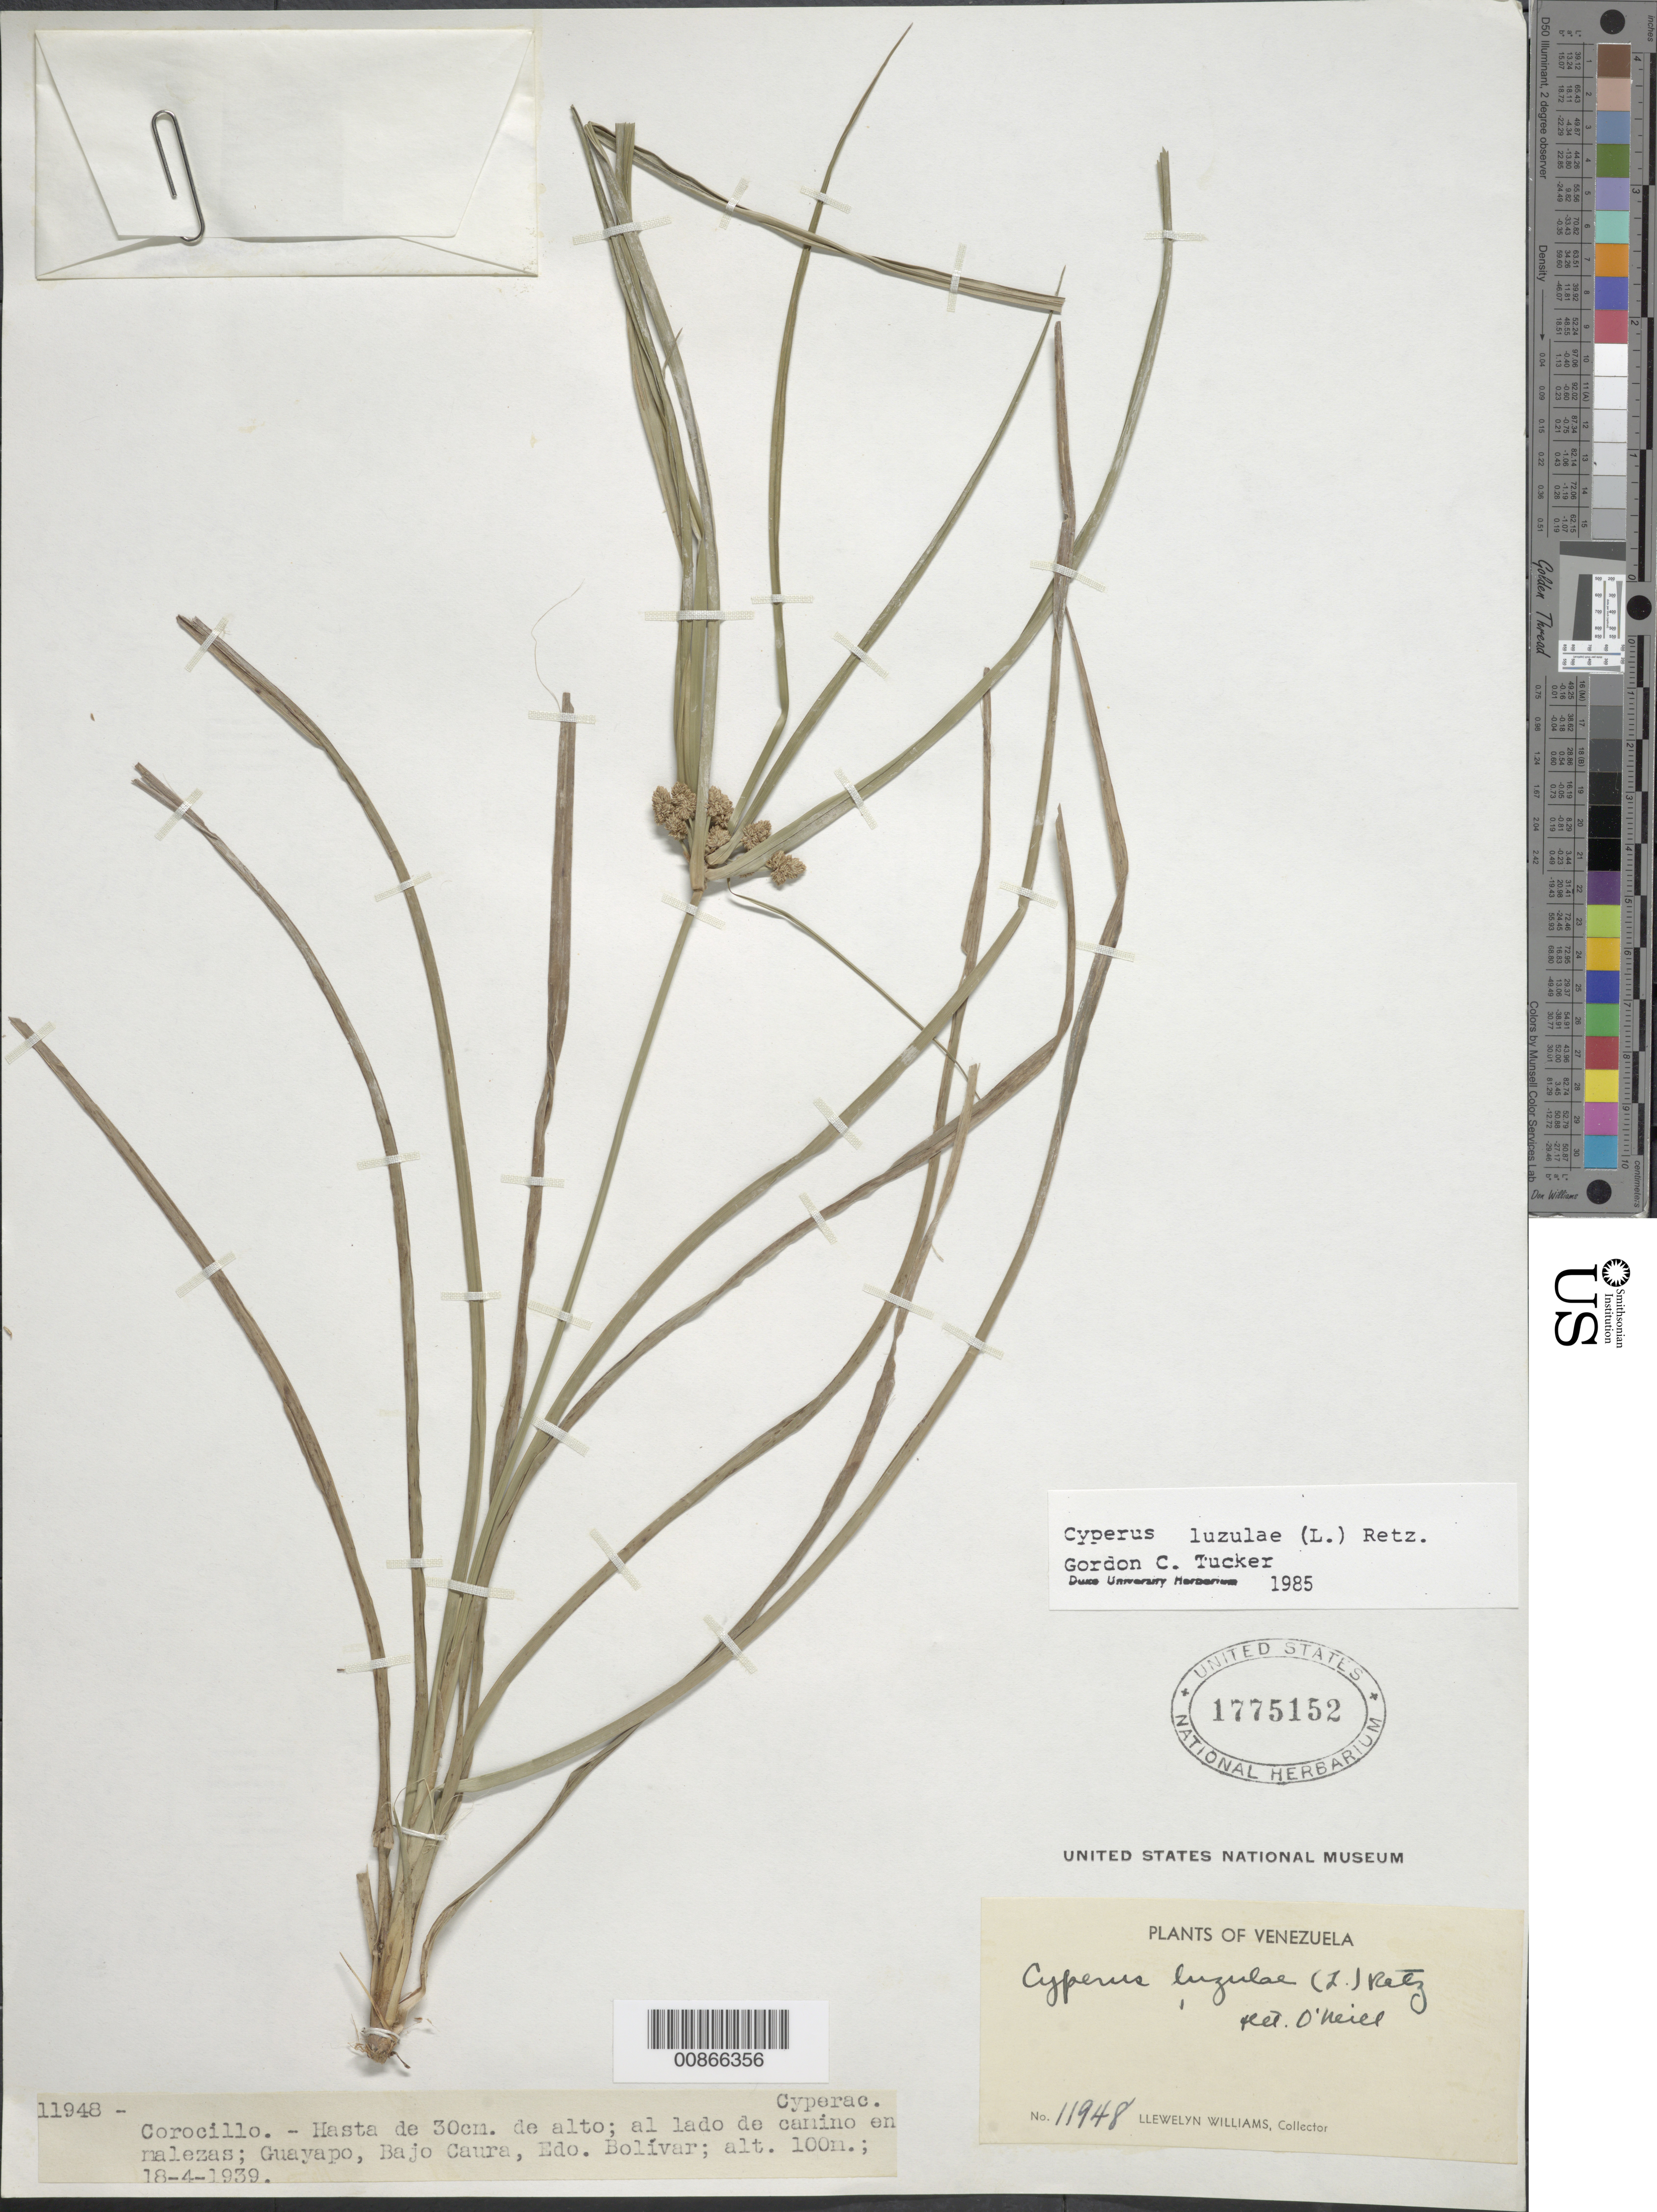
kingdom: Plantae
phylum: Tracheophyta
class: Liliopsida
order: Poales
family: Cyperaceae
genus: Cyperus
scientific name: Cyperus luzulae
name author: (L.) Rottb. ex Retz.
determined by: Tucker, G. C.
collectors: Ll. Williams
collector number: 11948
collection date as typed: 18-Apr-39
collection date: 1939-04-18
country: Venezuela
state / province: Bolívar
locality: Guayapo, Bajo Caura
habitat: Lado de camino en malezas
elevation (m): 100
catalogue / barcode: US 1775152